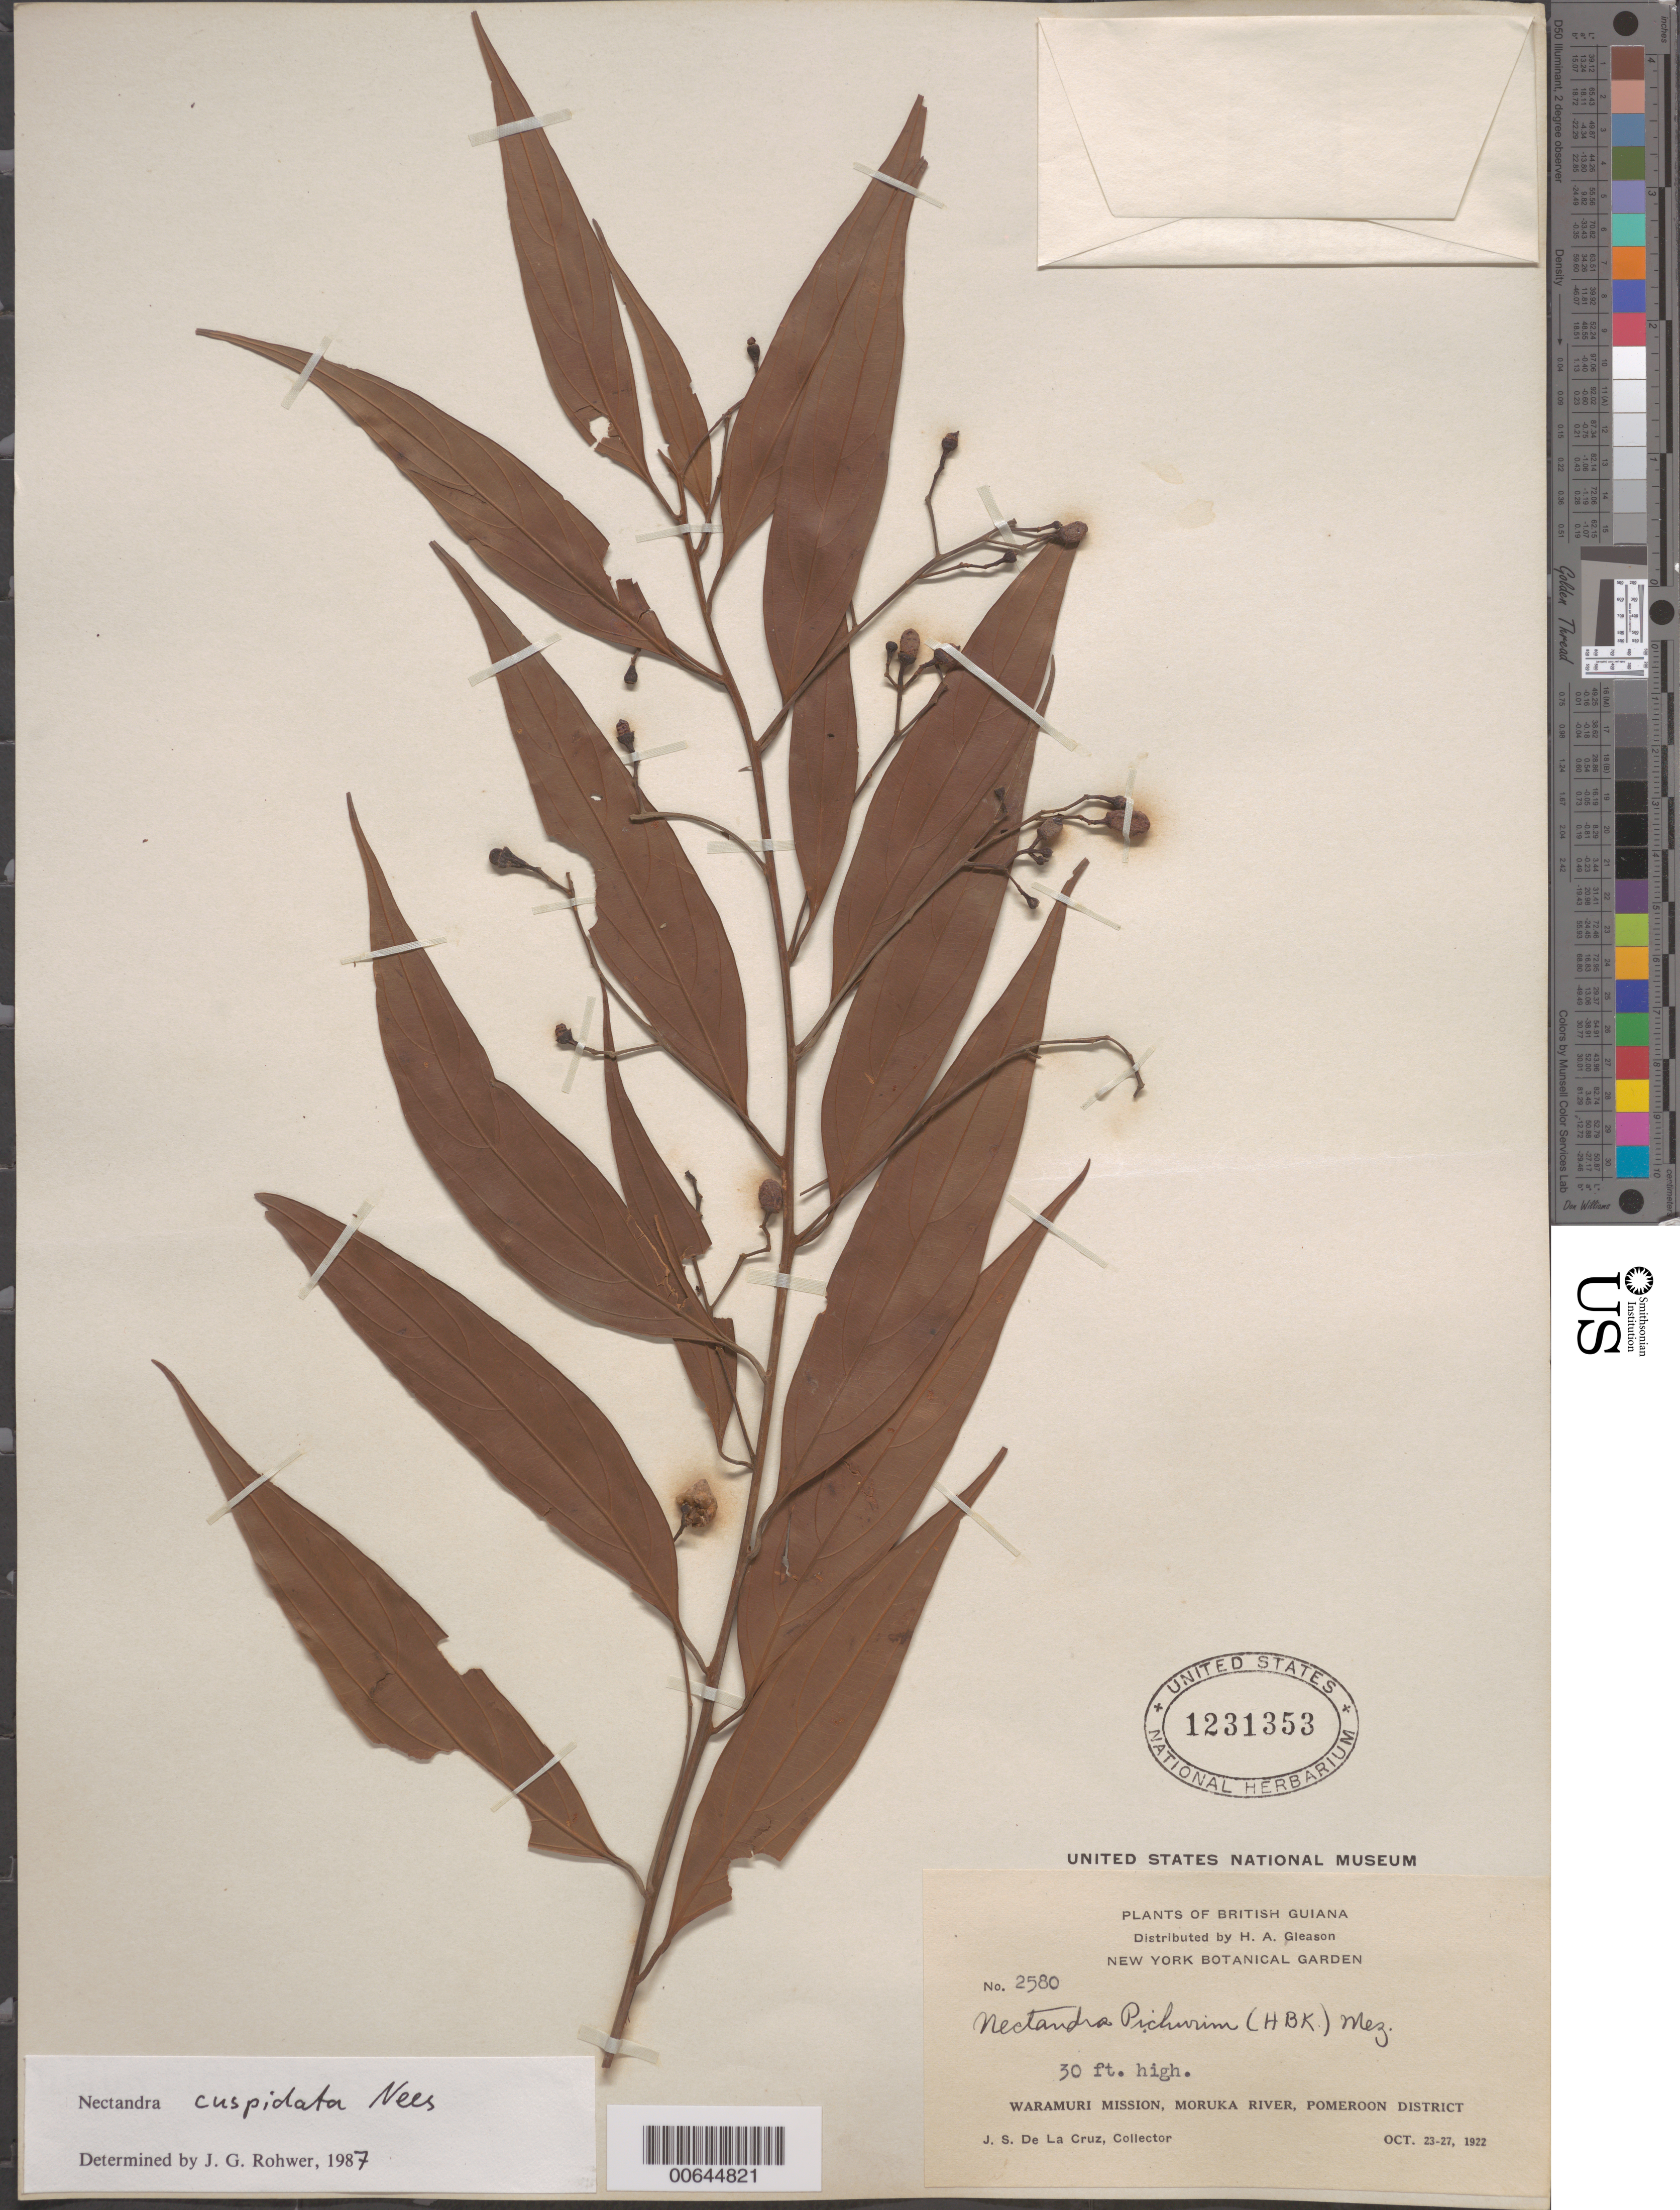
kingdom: Plantae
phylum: Tracheophyta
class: Magnoliopsida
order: Laurales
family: Lauraceae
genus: Nectandra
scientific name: Nectandra cuspidata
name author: Nees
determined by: Rohwer, J. G.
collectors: J. S. de la Cruz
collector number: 2580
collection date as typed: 23-Oct-22 to 27-Oct-22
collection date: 1922-10-23/1922-10-27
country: Guyana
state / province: Pomeroon-Supenaam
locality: Waramuri Mission, Moruka R., Pomeroon Dist.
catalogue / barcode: US 1231353